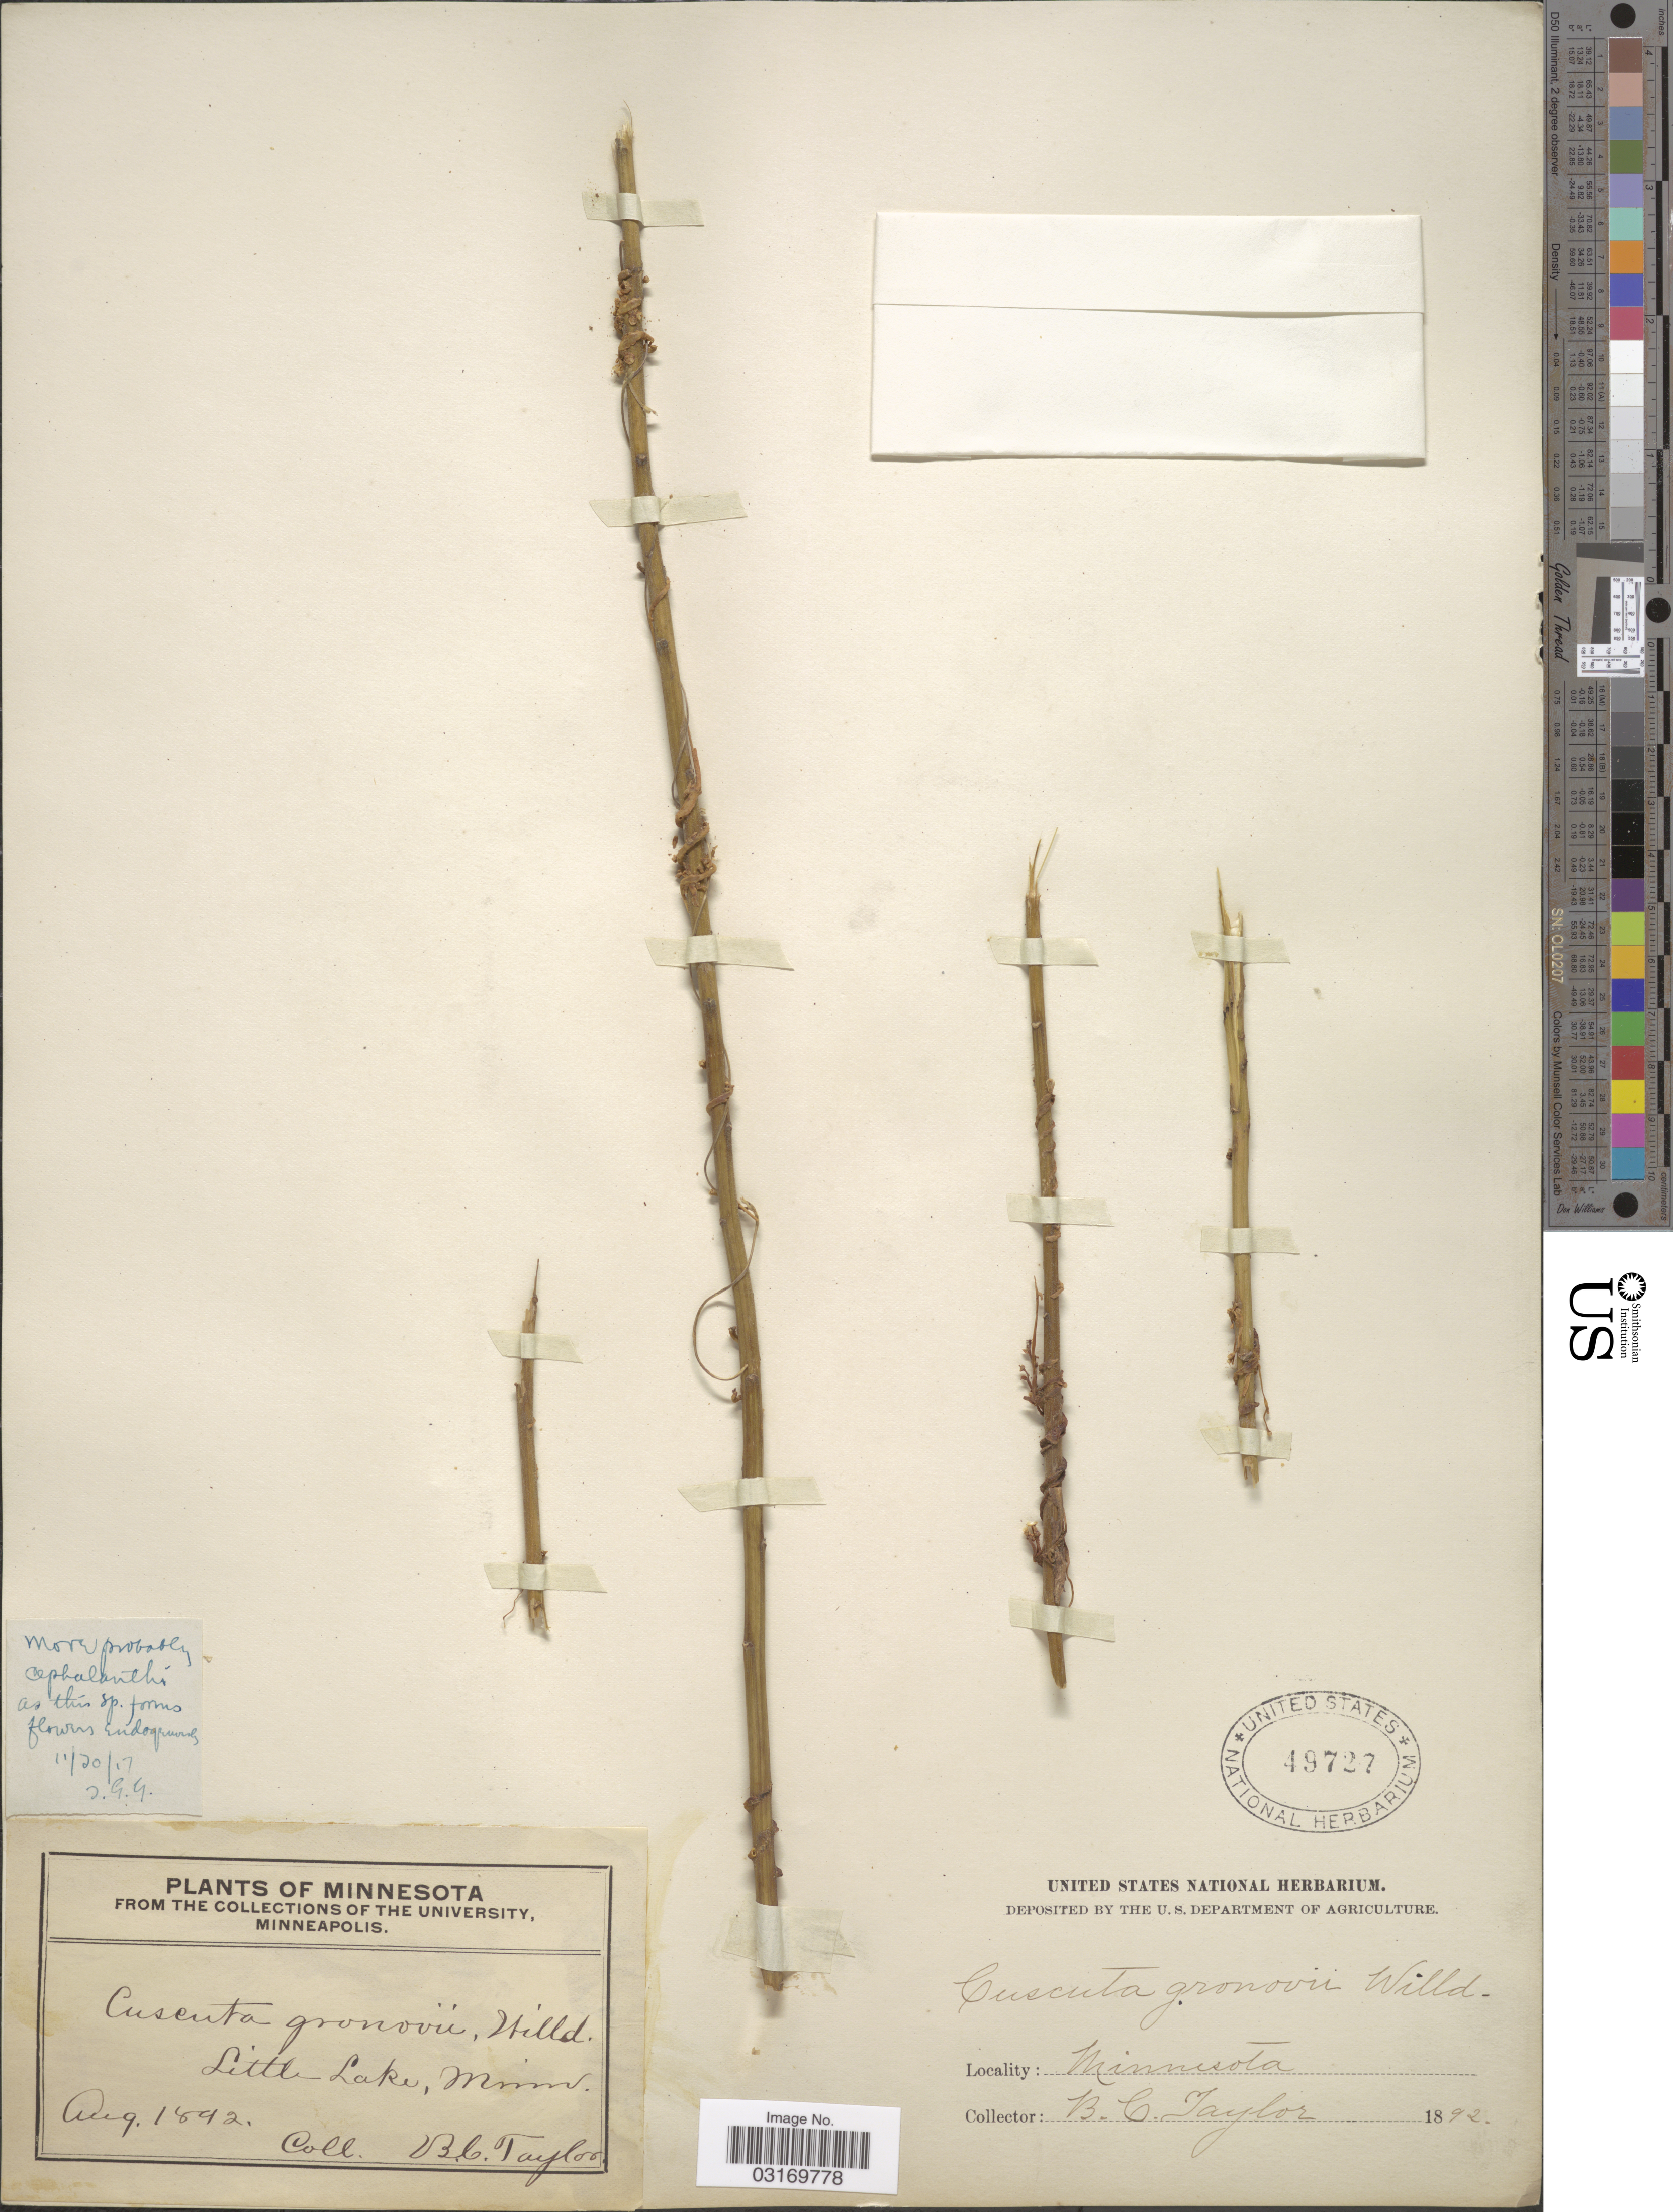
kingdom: Plantae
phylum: Tracheophyta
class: Magnoliopsida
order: Solanales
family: Convolvulaceae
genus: Cuscuta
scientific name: Cuscuta gronovii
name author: Willd. ex Schult.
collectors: B. C. Taylor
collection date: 1892-08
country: United States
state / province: Minnesota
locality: Little Lake.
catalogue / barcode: US 49727